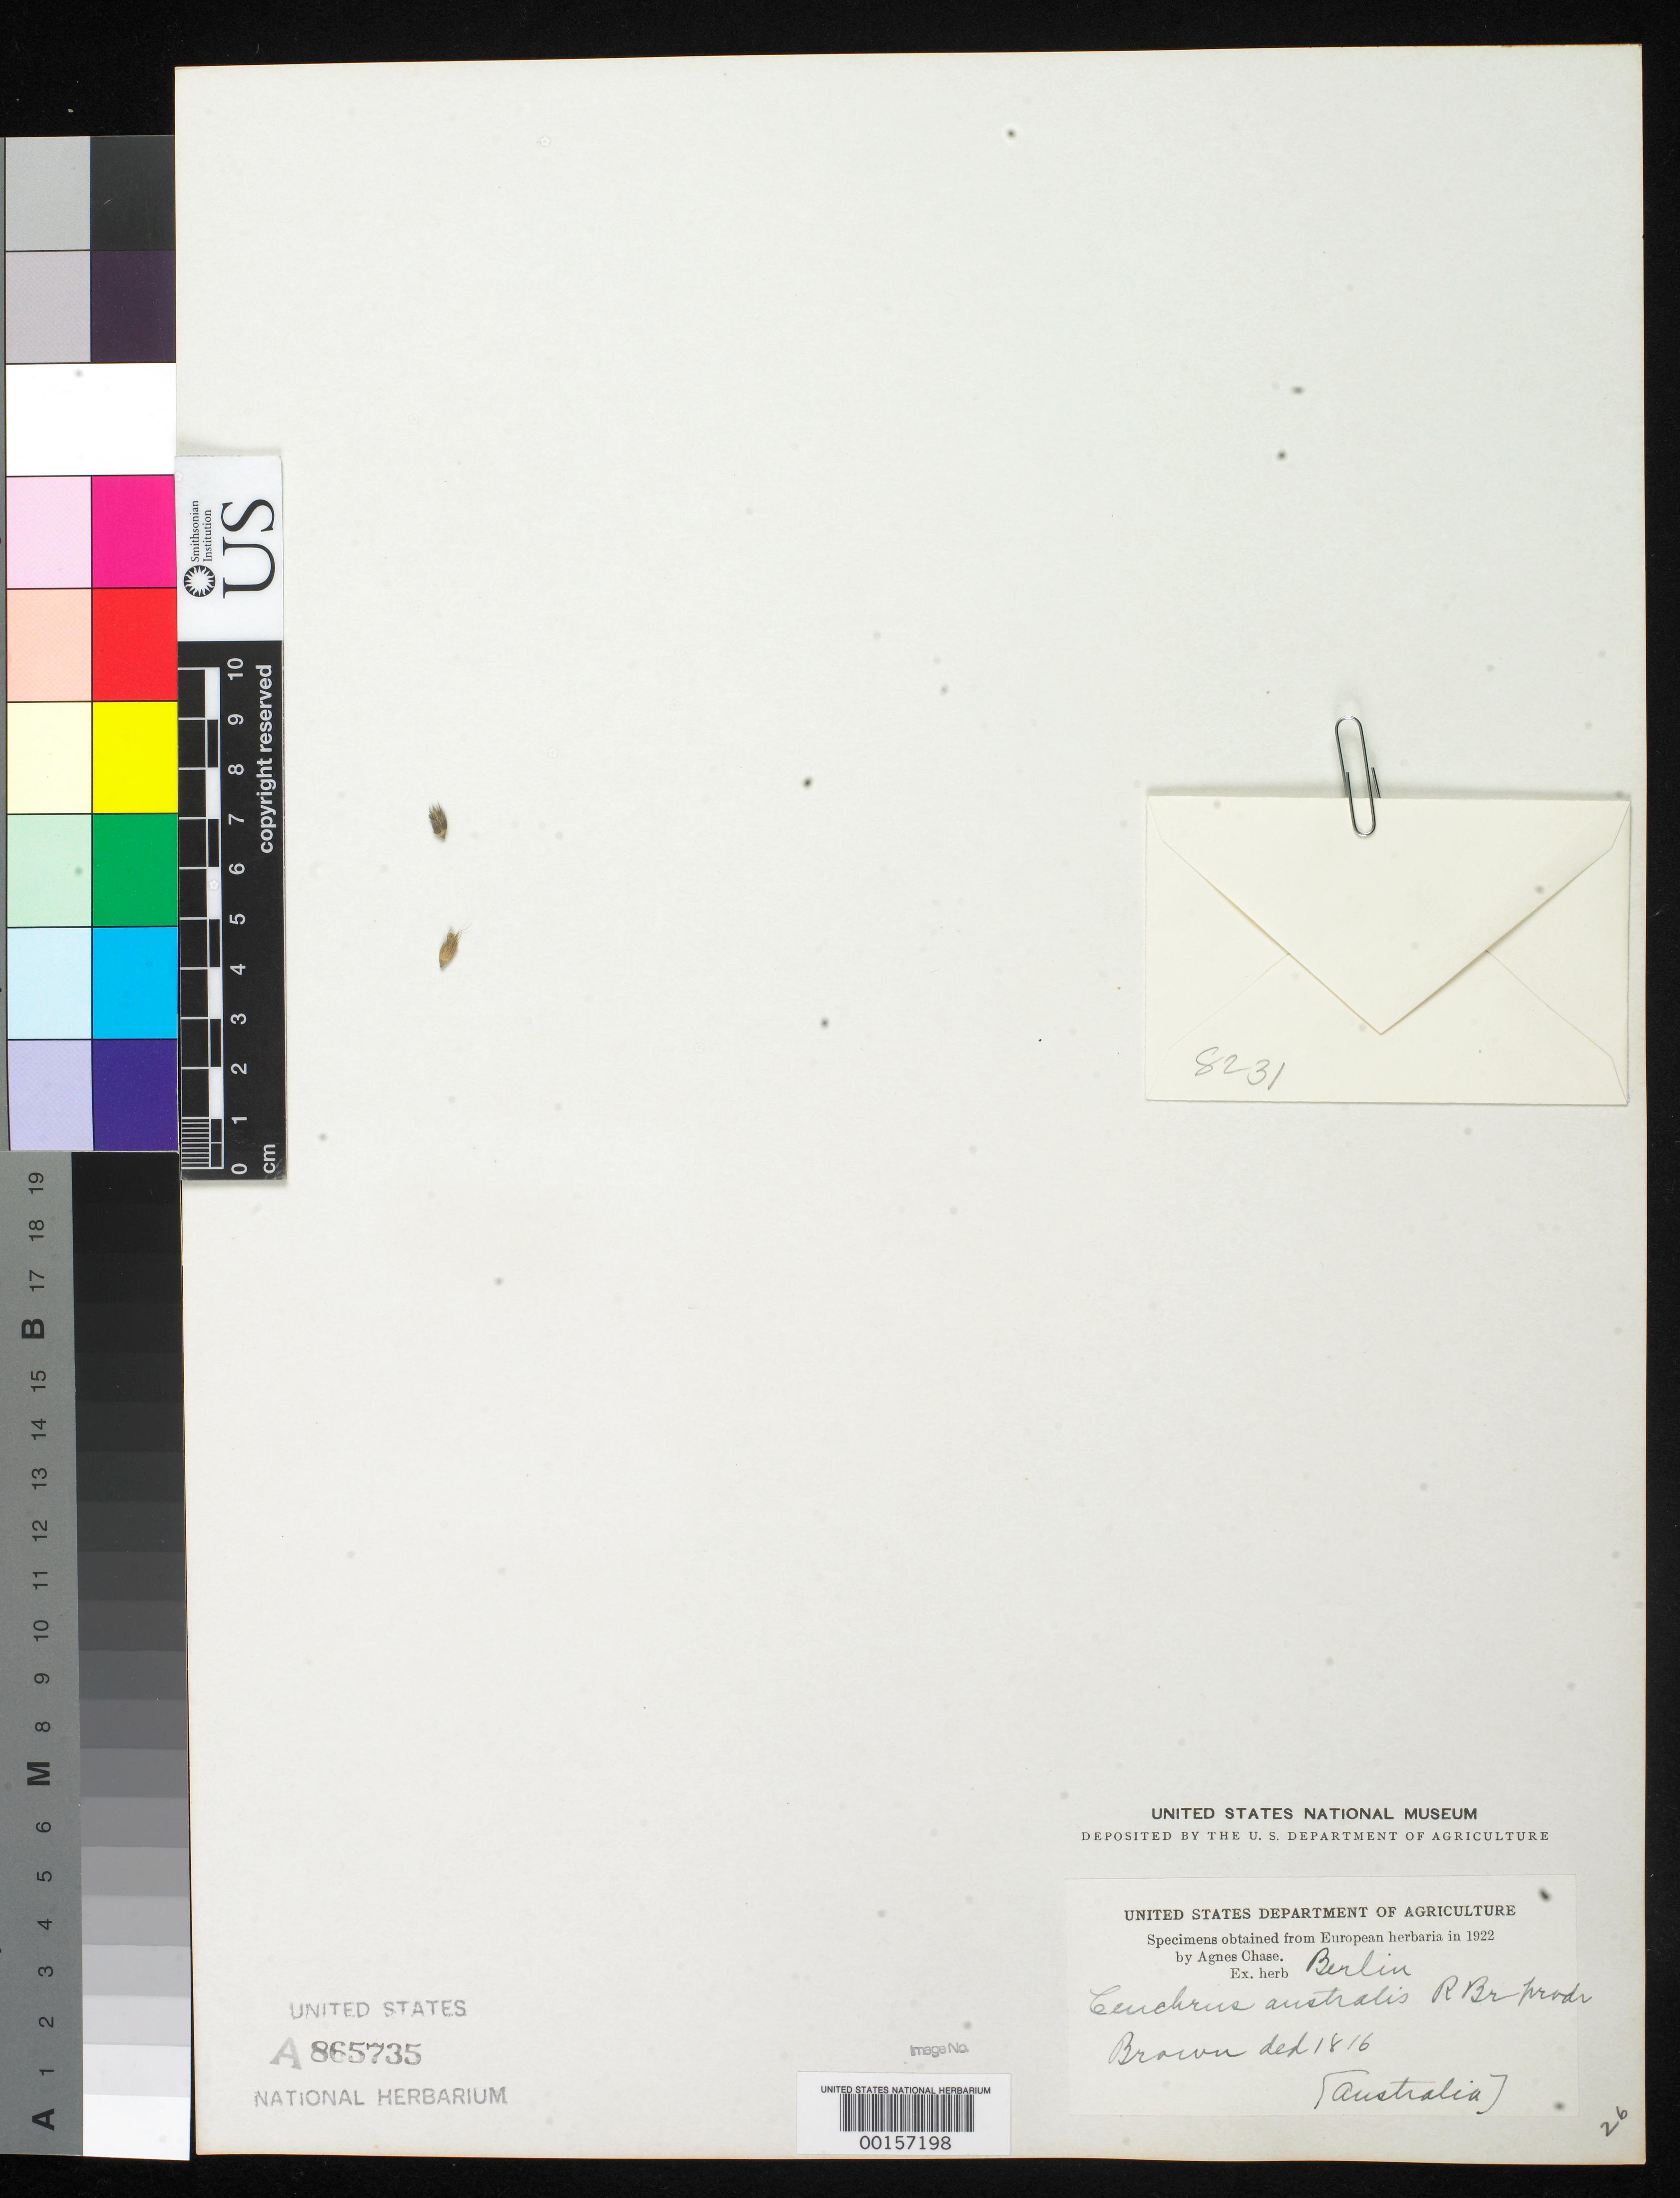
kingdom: Plantae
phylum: Tracheophyta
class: Liliopsida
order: Poales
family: Poaceae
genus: Cenchrus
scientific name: Cenchrus australis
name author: R. Br.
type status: Type Fragment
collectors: W. T. Aiton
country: Australia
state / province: New South Wales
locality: Port Jackson, Hunter's River Vel Coal River.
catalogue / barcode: US 865735A